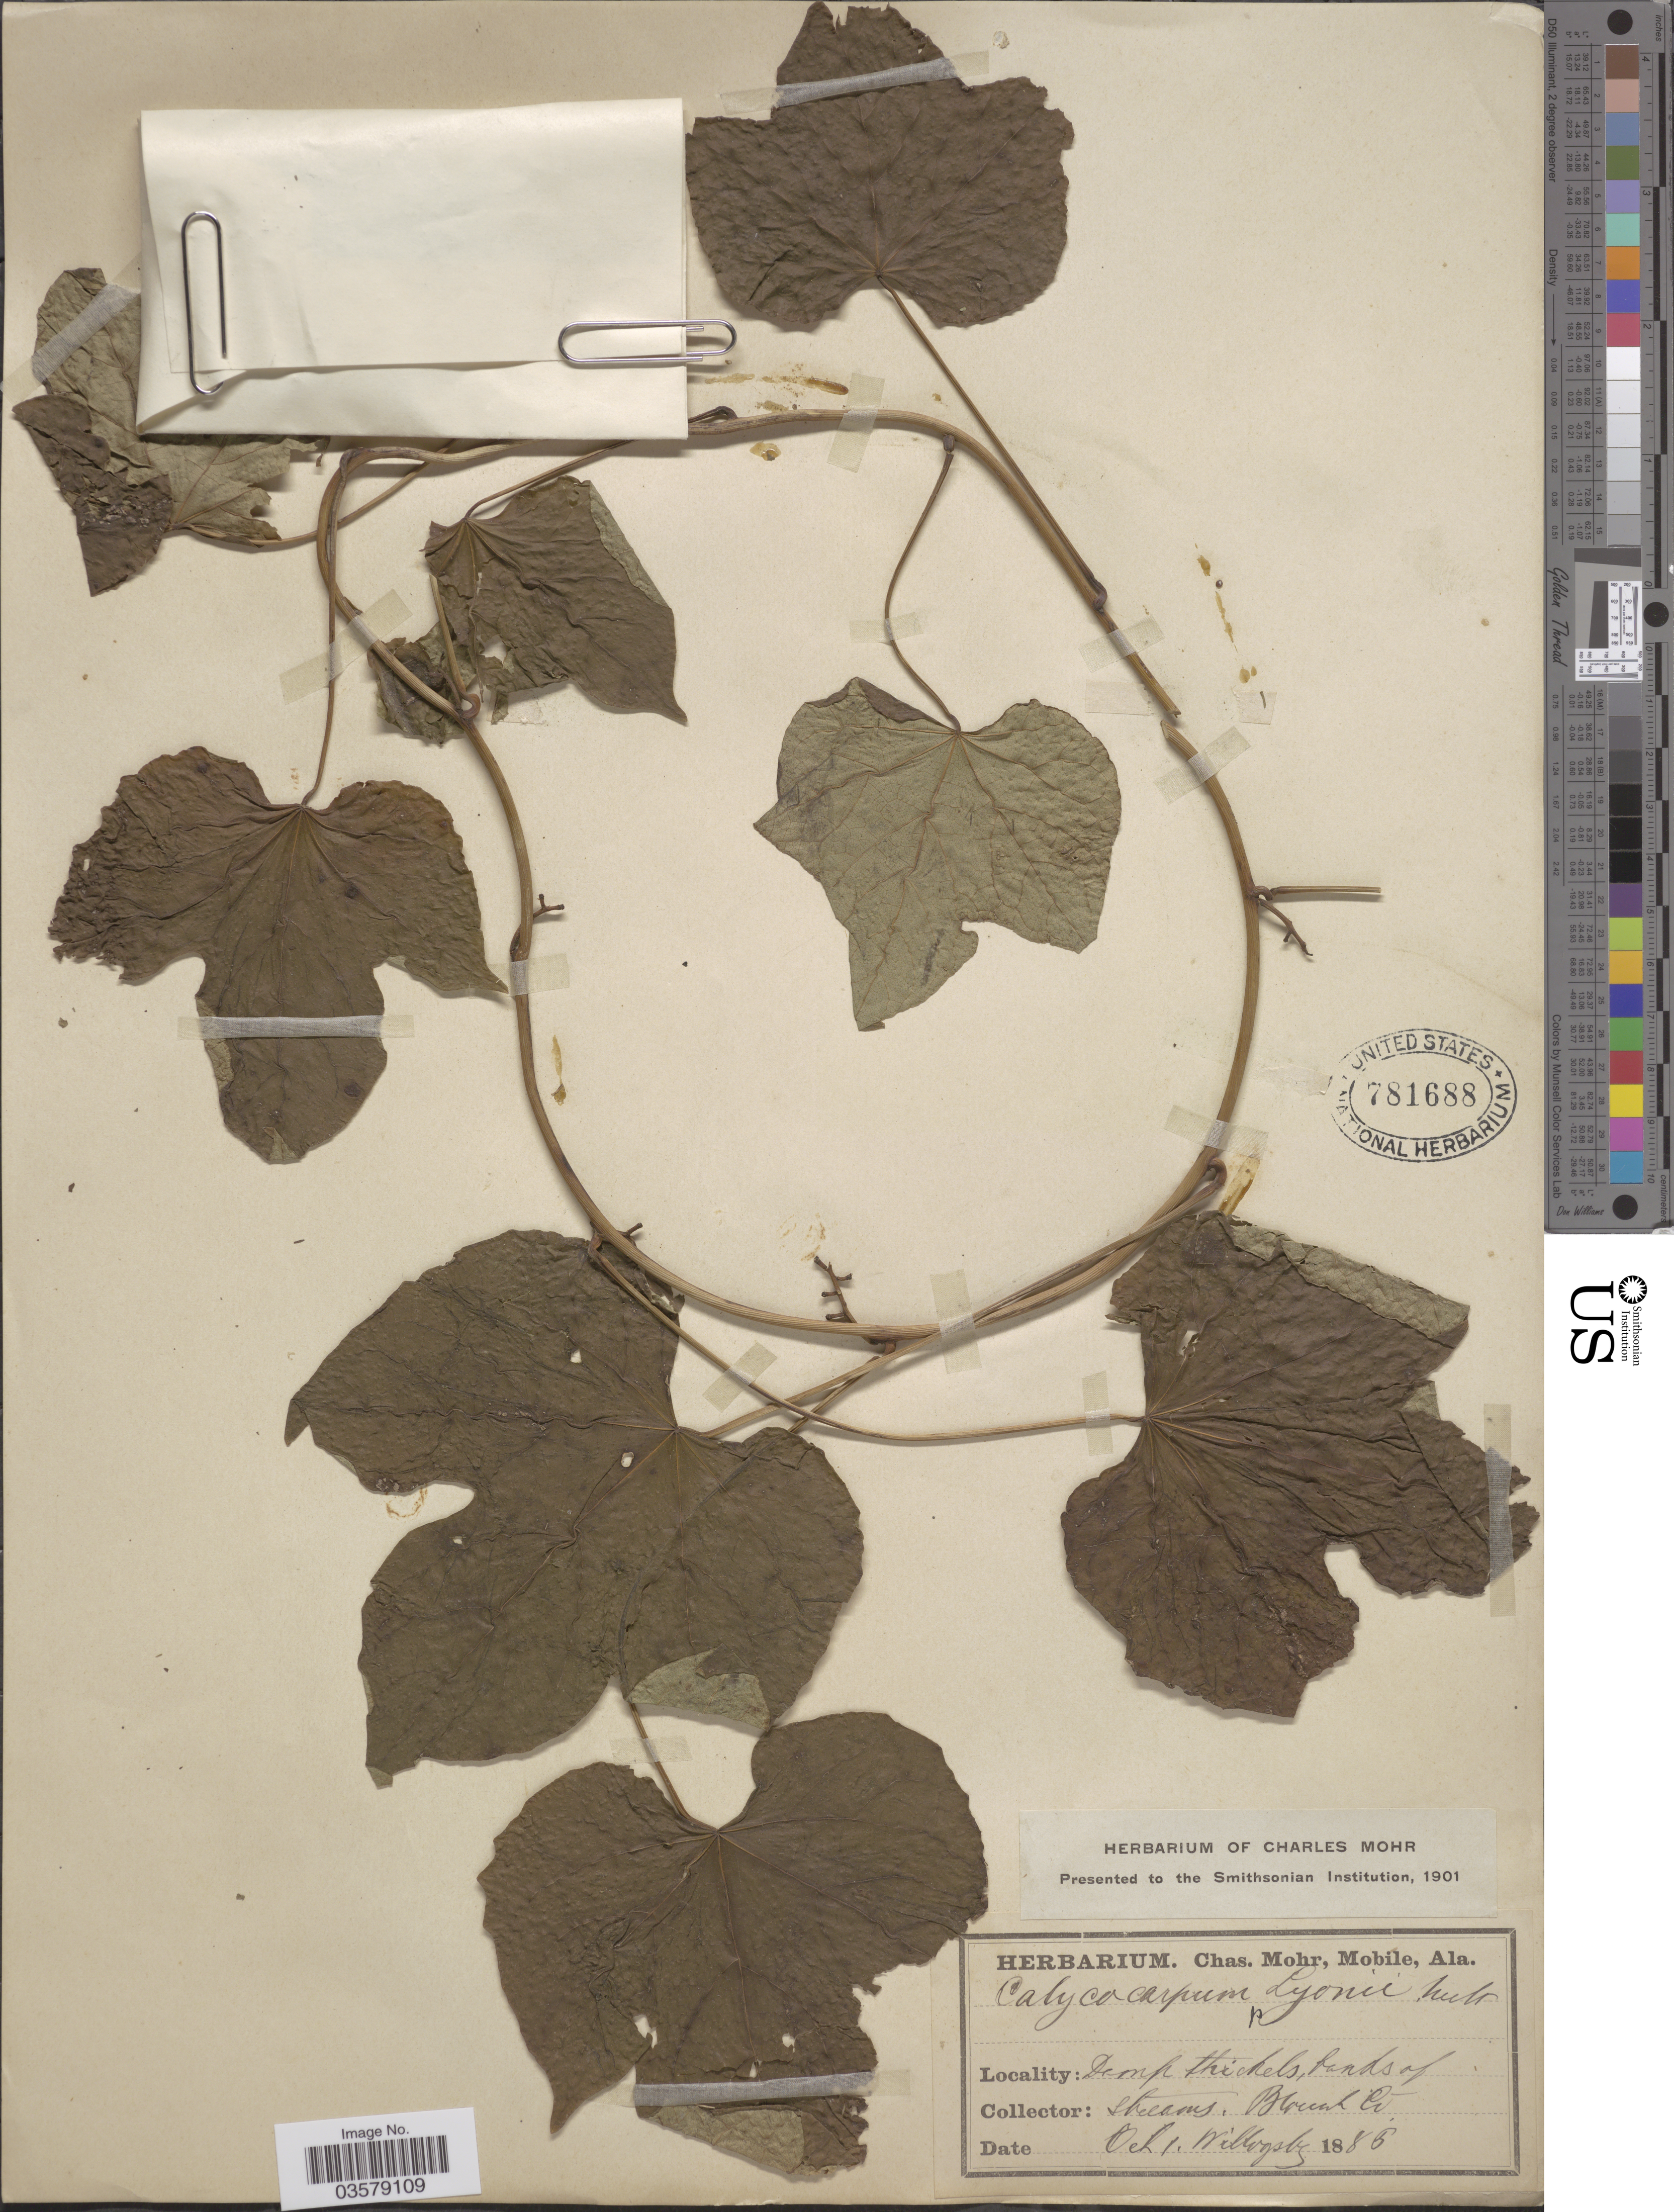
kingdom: Plantae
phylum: Tracheophyta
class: Magnoliopsida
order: Ranunculales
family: Menispermaceae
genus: Calycocarpum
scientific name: Calycocarpum lyonii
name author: (Pursh) A. Gray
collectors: Willogsby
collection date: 1885-10-01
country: United States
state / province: Alabama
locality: Banks of streams, Blount Co.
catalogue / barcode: US 781688